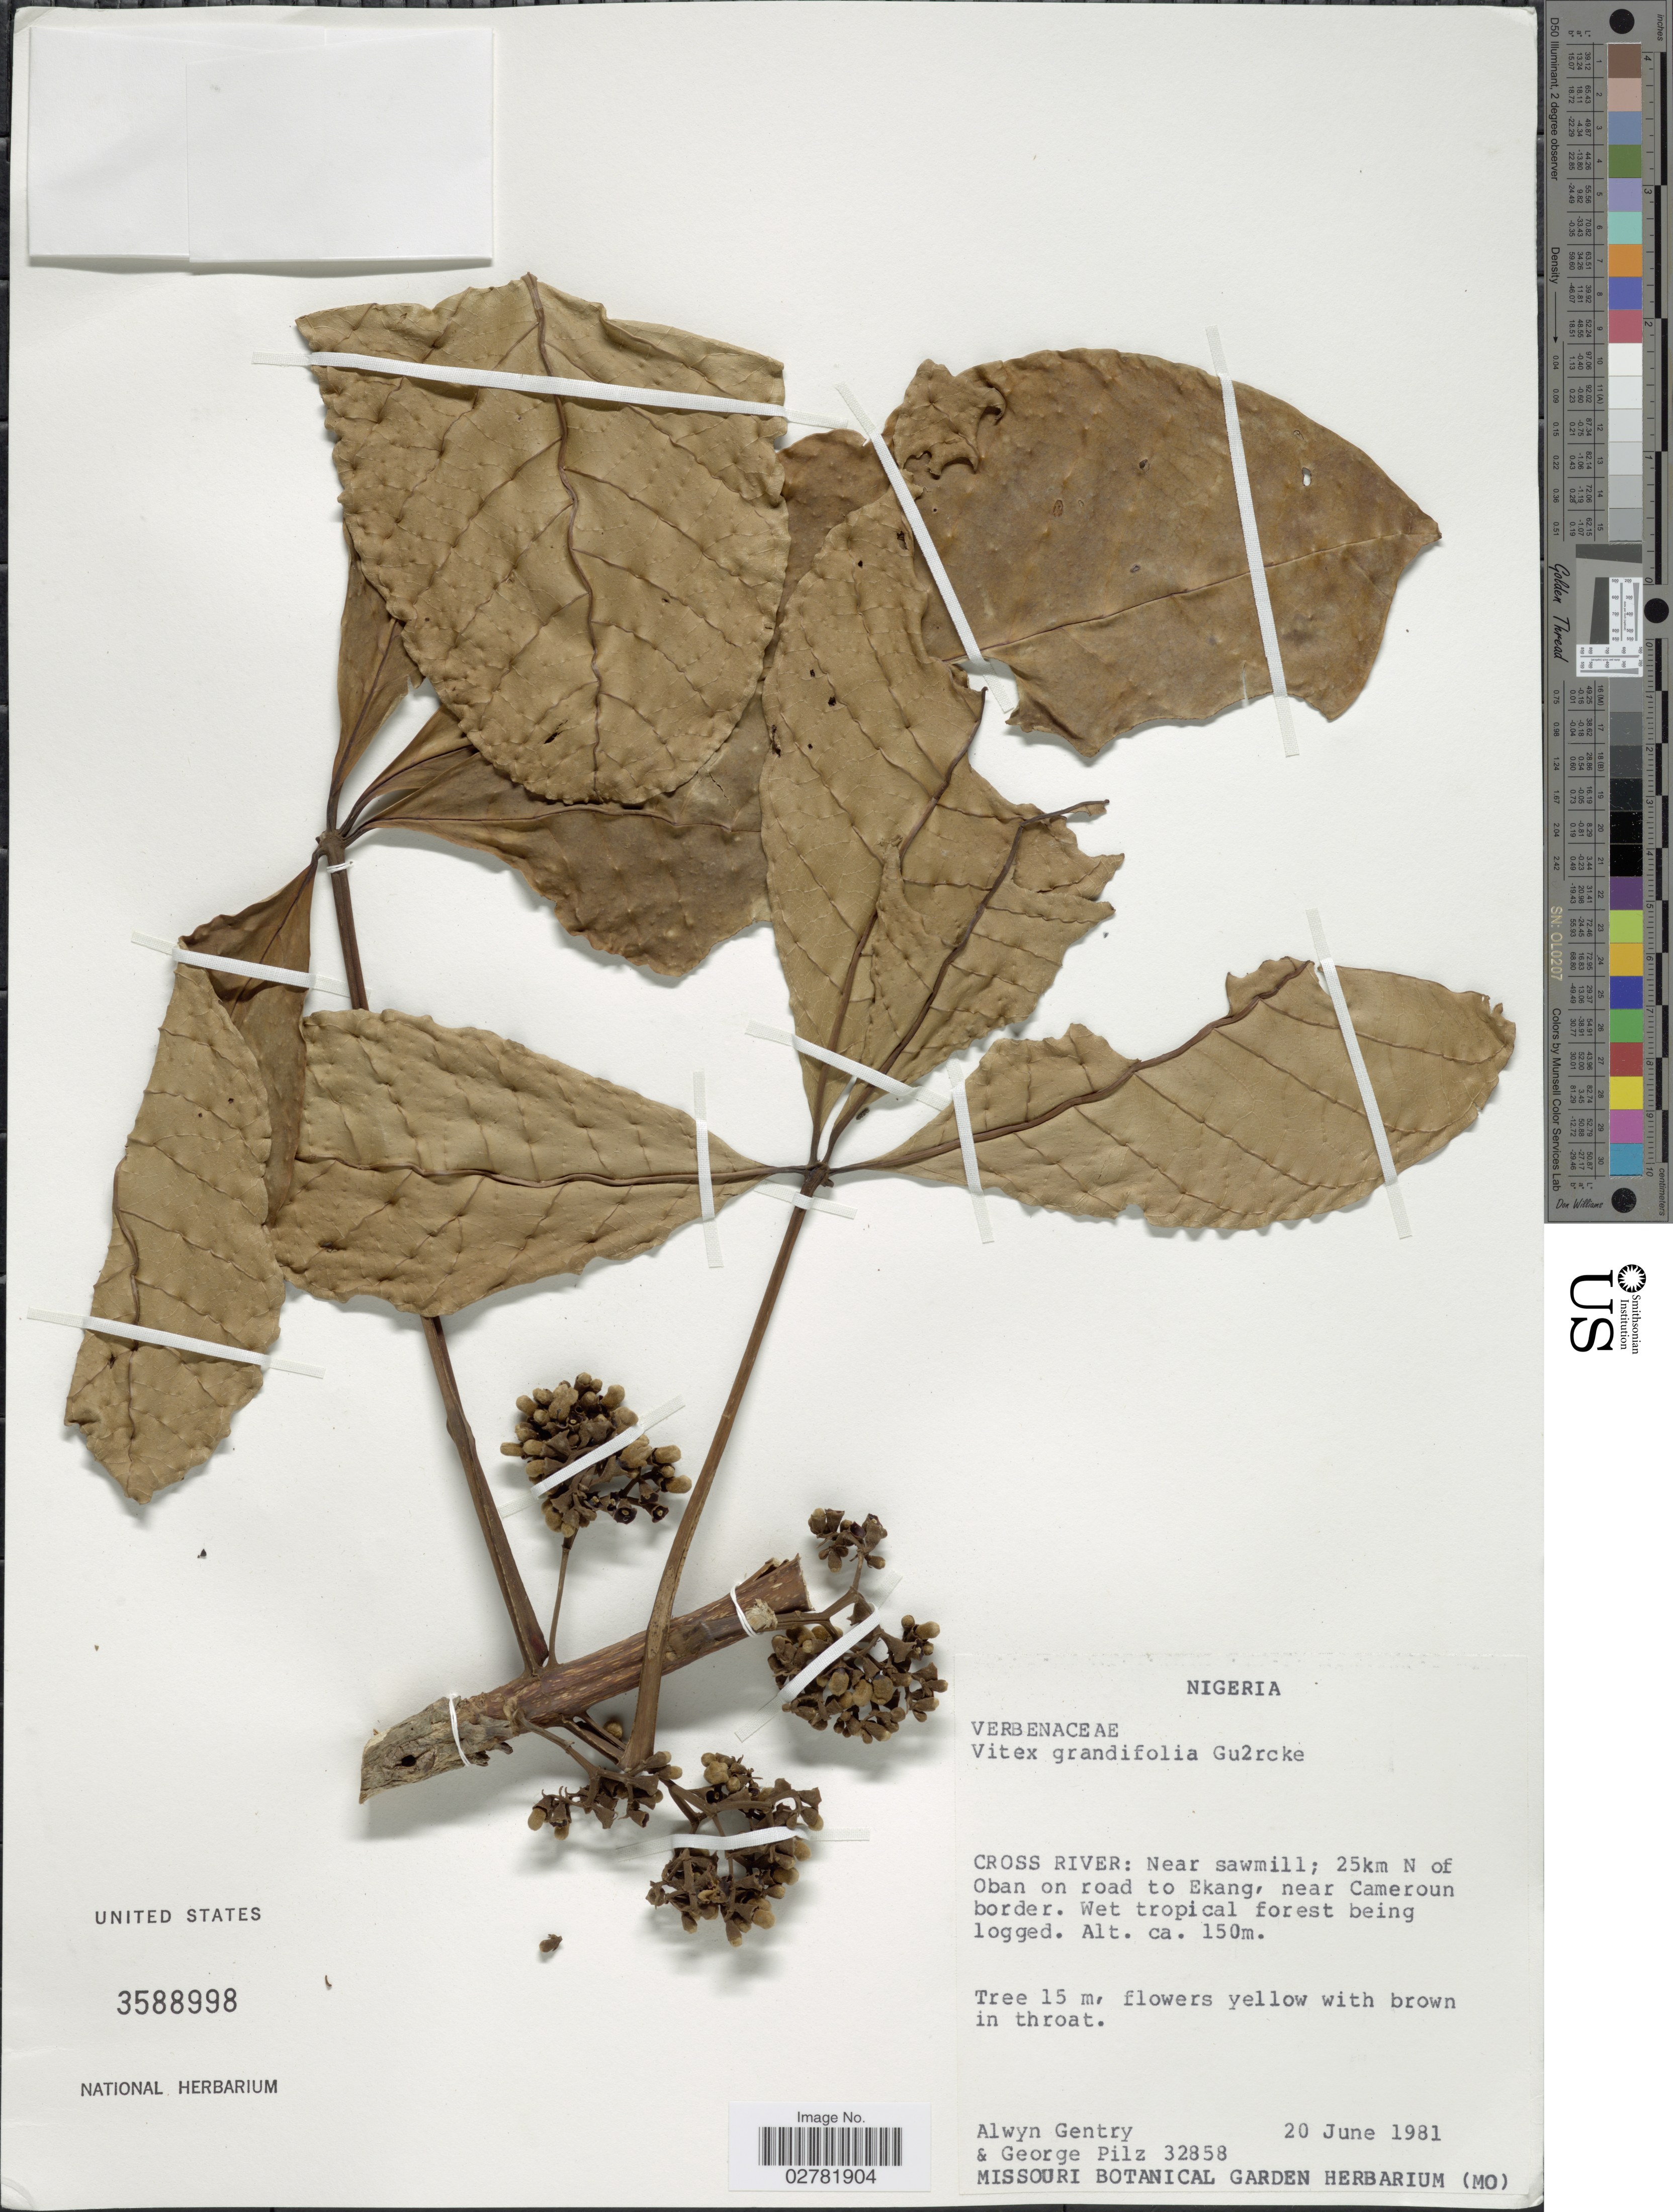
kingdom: Plantae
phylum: Tracheophyta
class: Magnoliopsida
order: Lamiales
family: Lamiaceae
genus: Vitex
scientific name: Vitex grandifolia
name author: Turcz.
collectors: A. H. Gentry & G. E. Pilz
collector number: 32858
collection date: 1981-06-20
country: Nigeria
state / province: Cross River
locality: Near sawmill; 25 km N of Oban on road to Ekay, near Cameroun border.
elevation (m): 150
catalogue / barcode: US 3588998